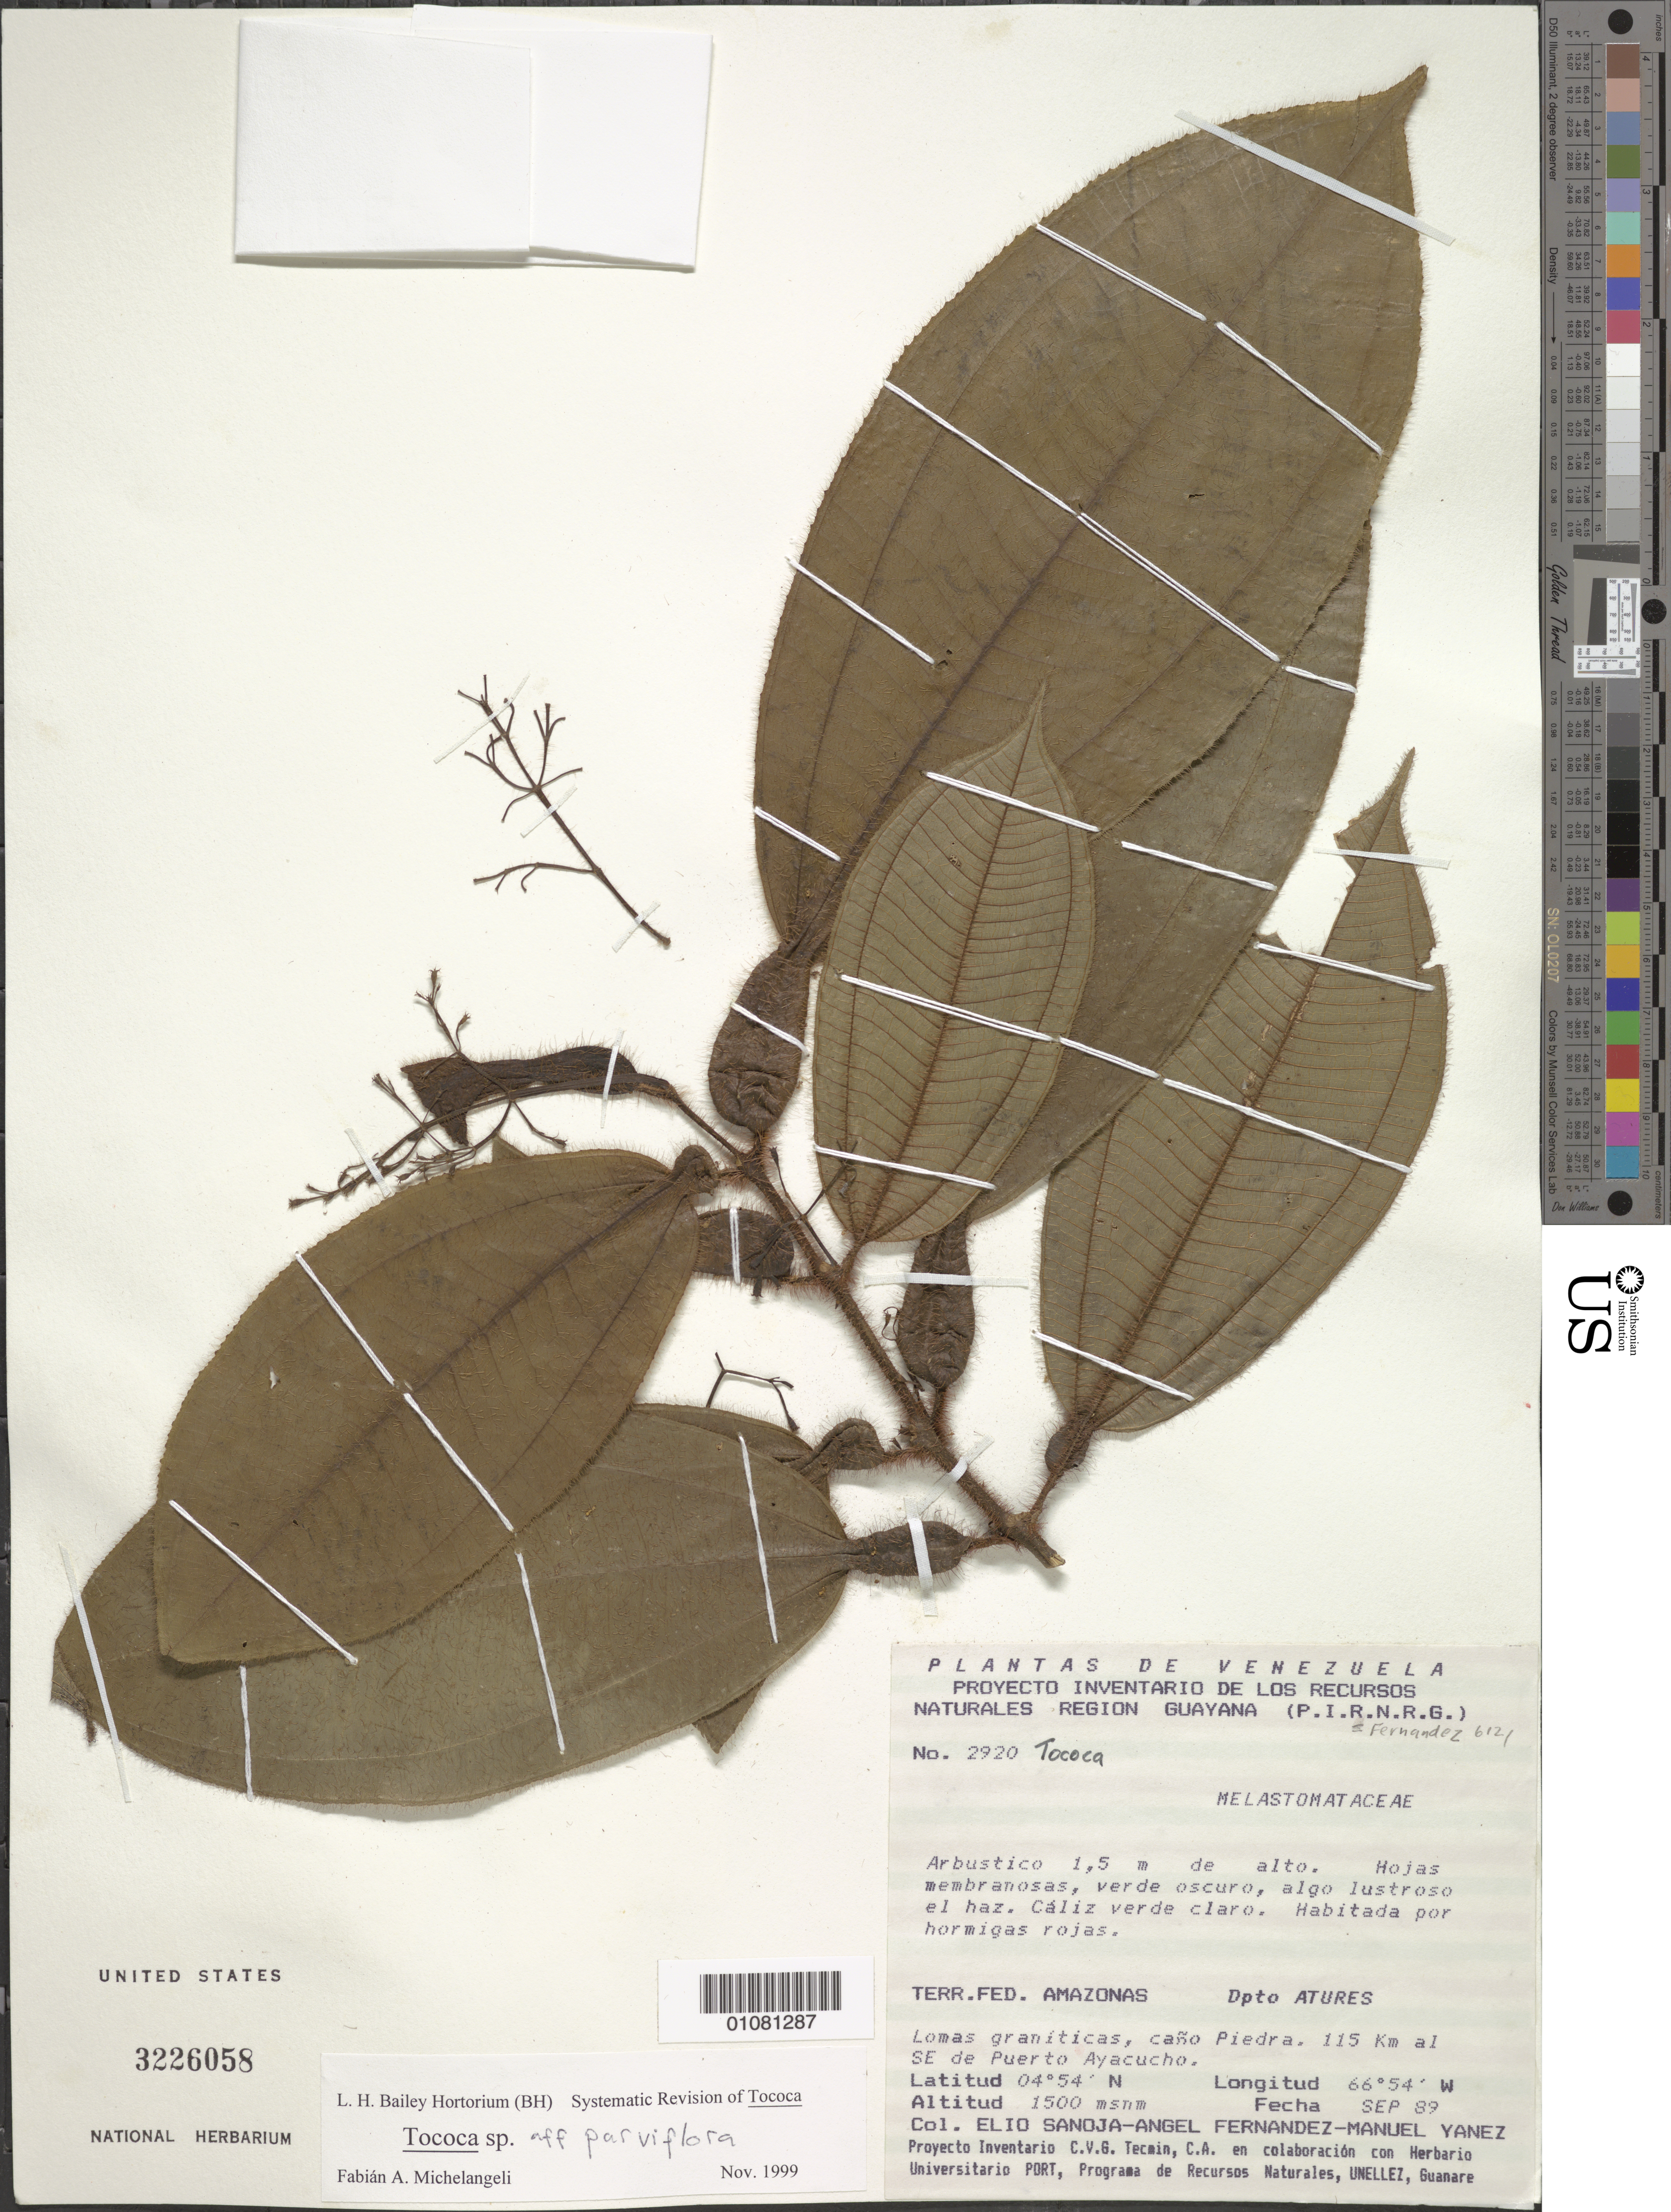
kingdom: Plantae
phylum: Tracheophyta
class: Magnoliopsida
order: Myrtales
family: Melastomataceae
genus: Tococa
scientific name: Tococa parviflora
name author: Spruce ex Triana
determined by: Michelangeli, F. A.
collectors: E. Sanoja, A. Fernandez & M. Yanez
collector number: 2920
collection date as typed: Sep-89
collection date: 1989-09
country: Venezuela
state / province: Amazonas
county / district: Atures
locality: Caño Piedra, 115 km SE de Puerto Ayacucho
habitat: Lomas graniticas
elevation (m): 1500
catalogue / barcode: US 3226058